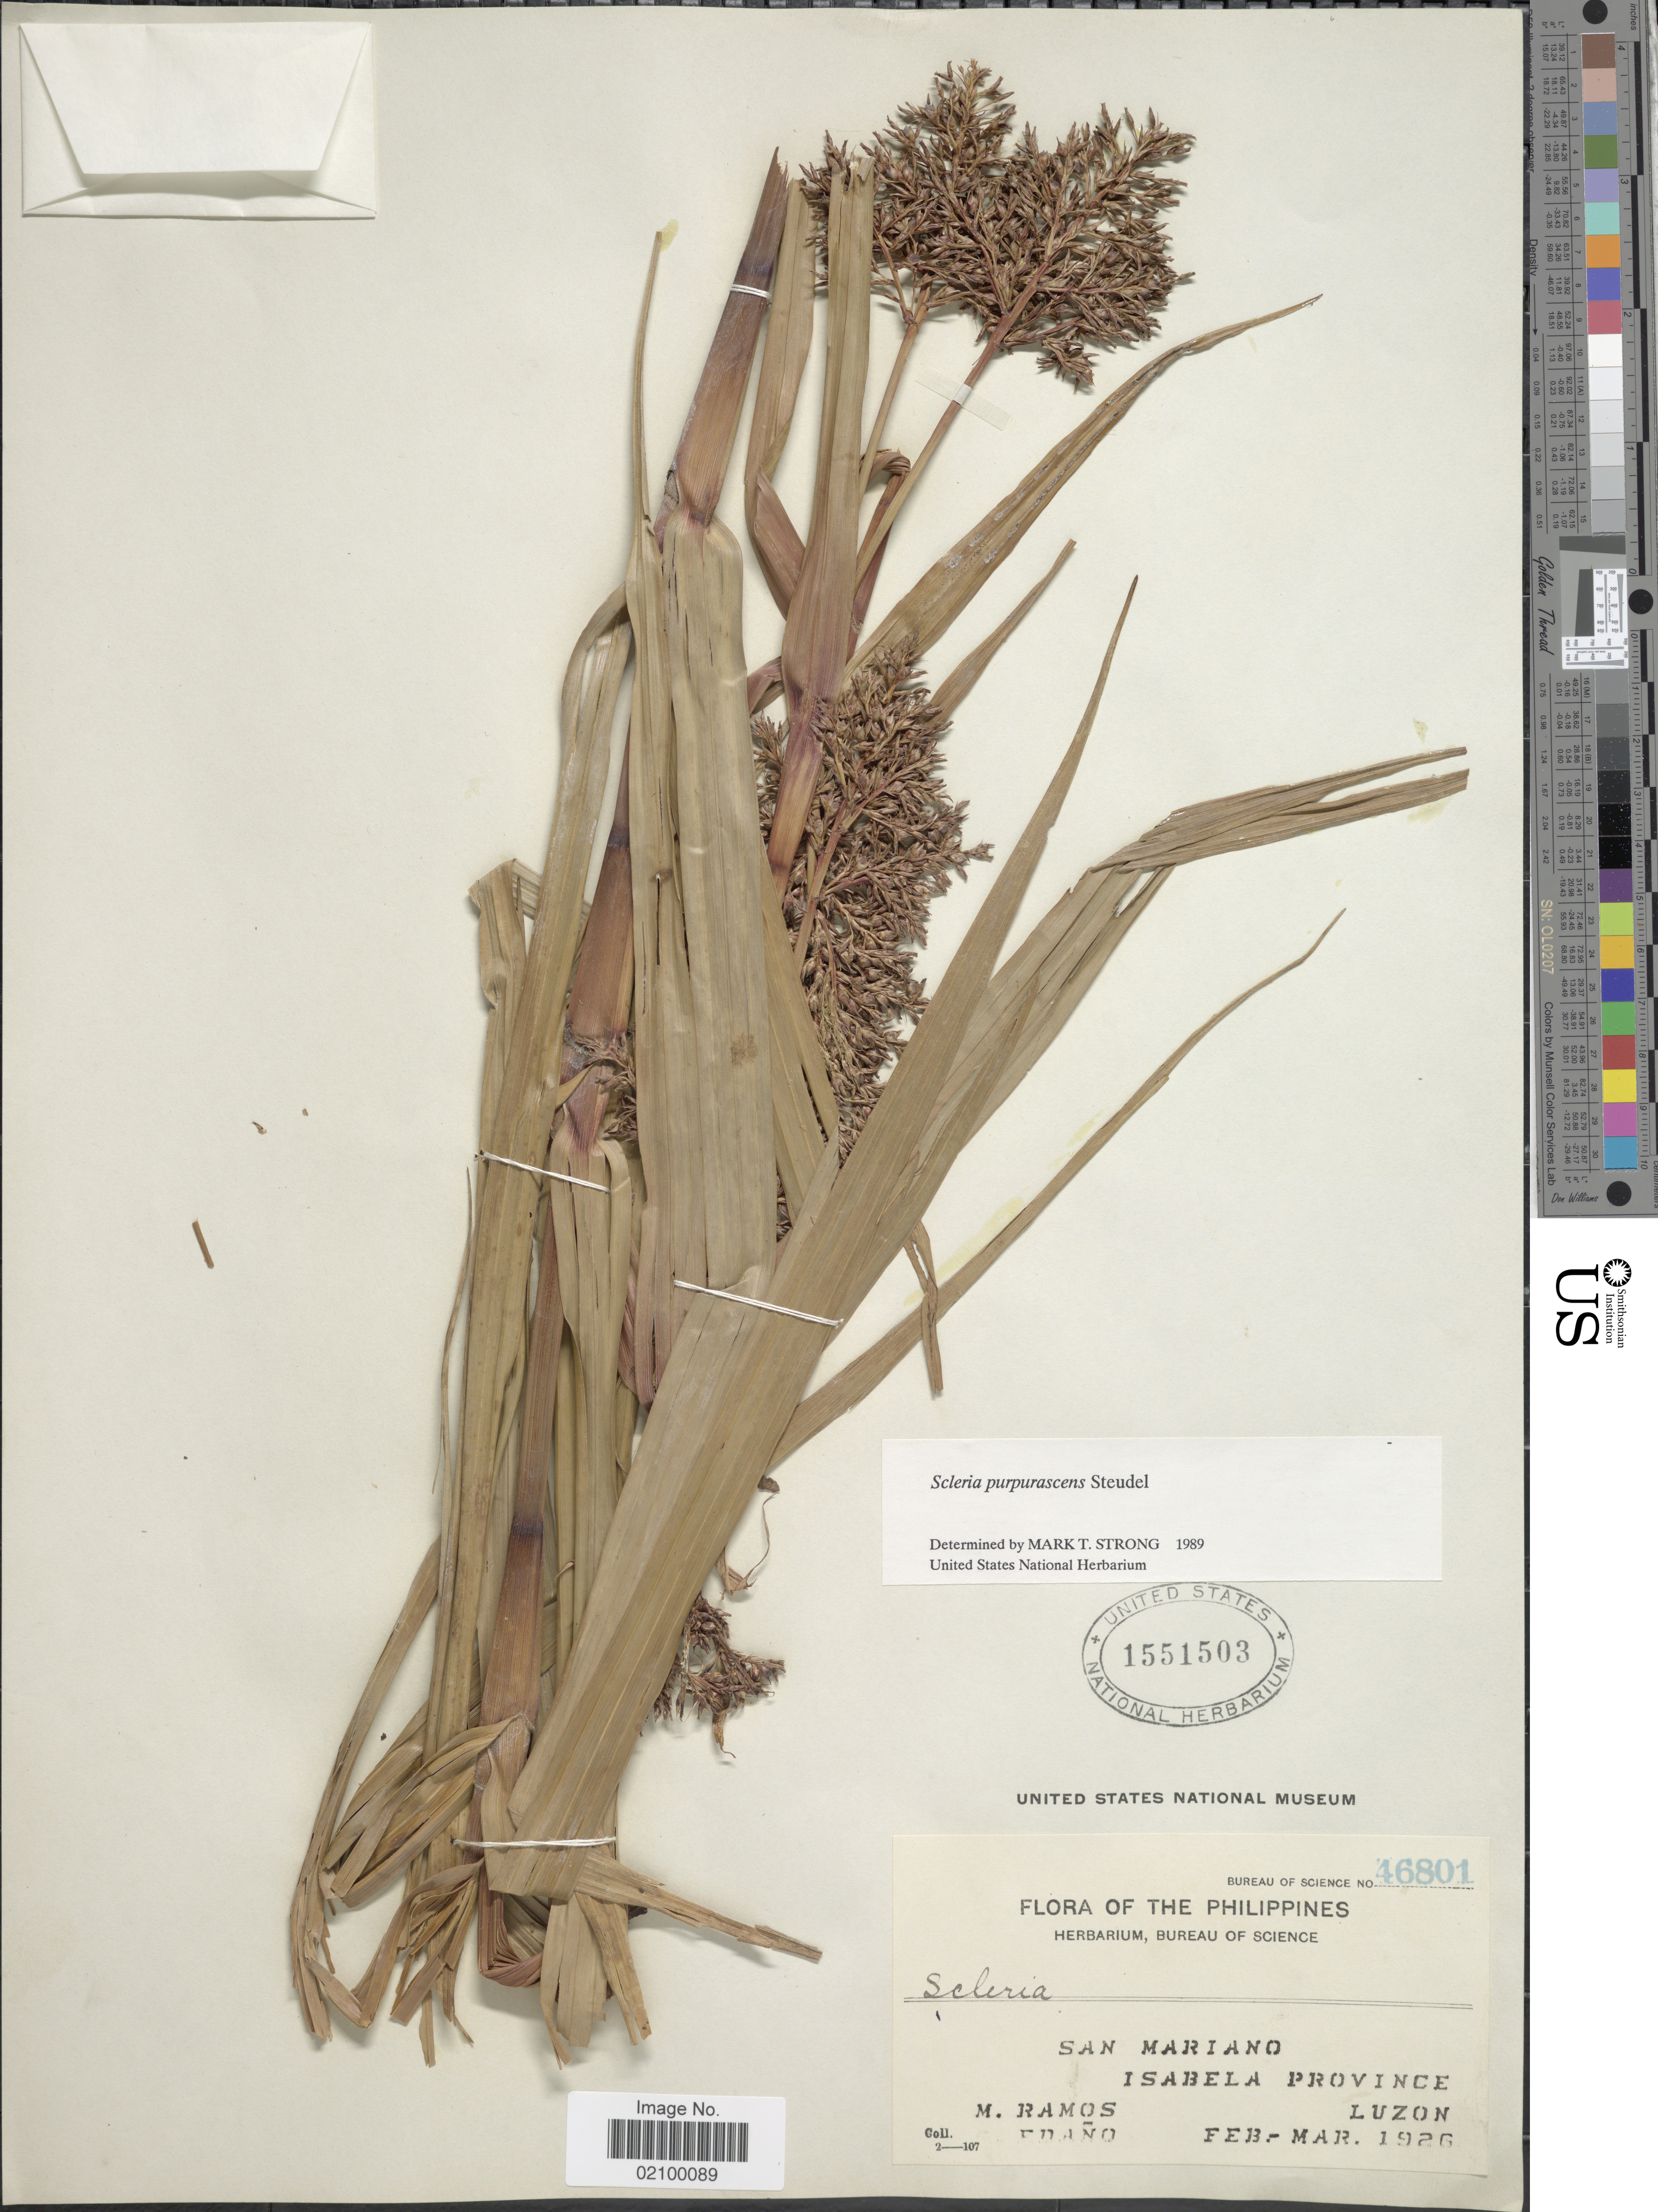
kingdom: Plantae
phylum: Tracheophyta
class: Liliopsida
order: Poales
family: Cyperaceae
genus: Scleria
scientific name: Scleria purpurascens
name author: Steud.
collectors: M. Ramos & -. Edano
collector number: Bureau of Science 46801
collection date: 1926-02/1926-03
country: Philippines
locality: San Mariano, Isabela Province, Luzon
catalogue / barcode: US 1551503